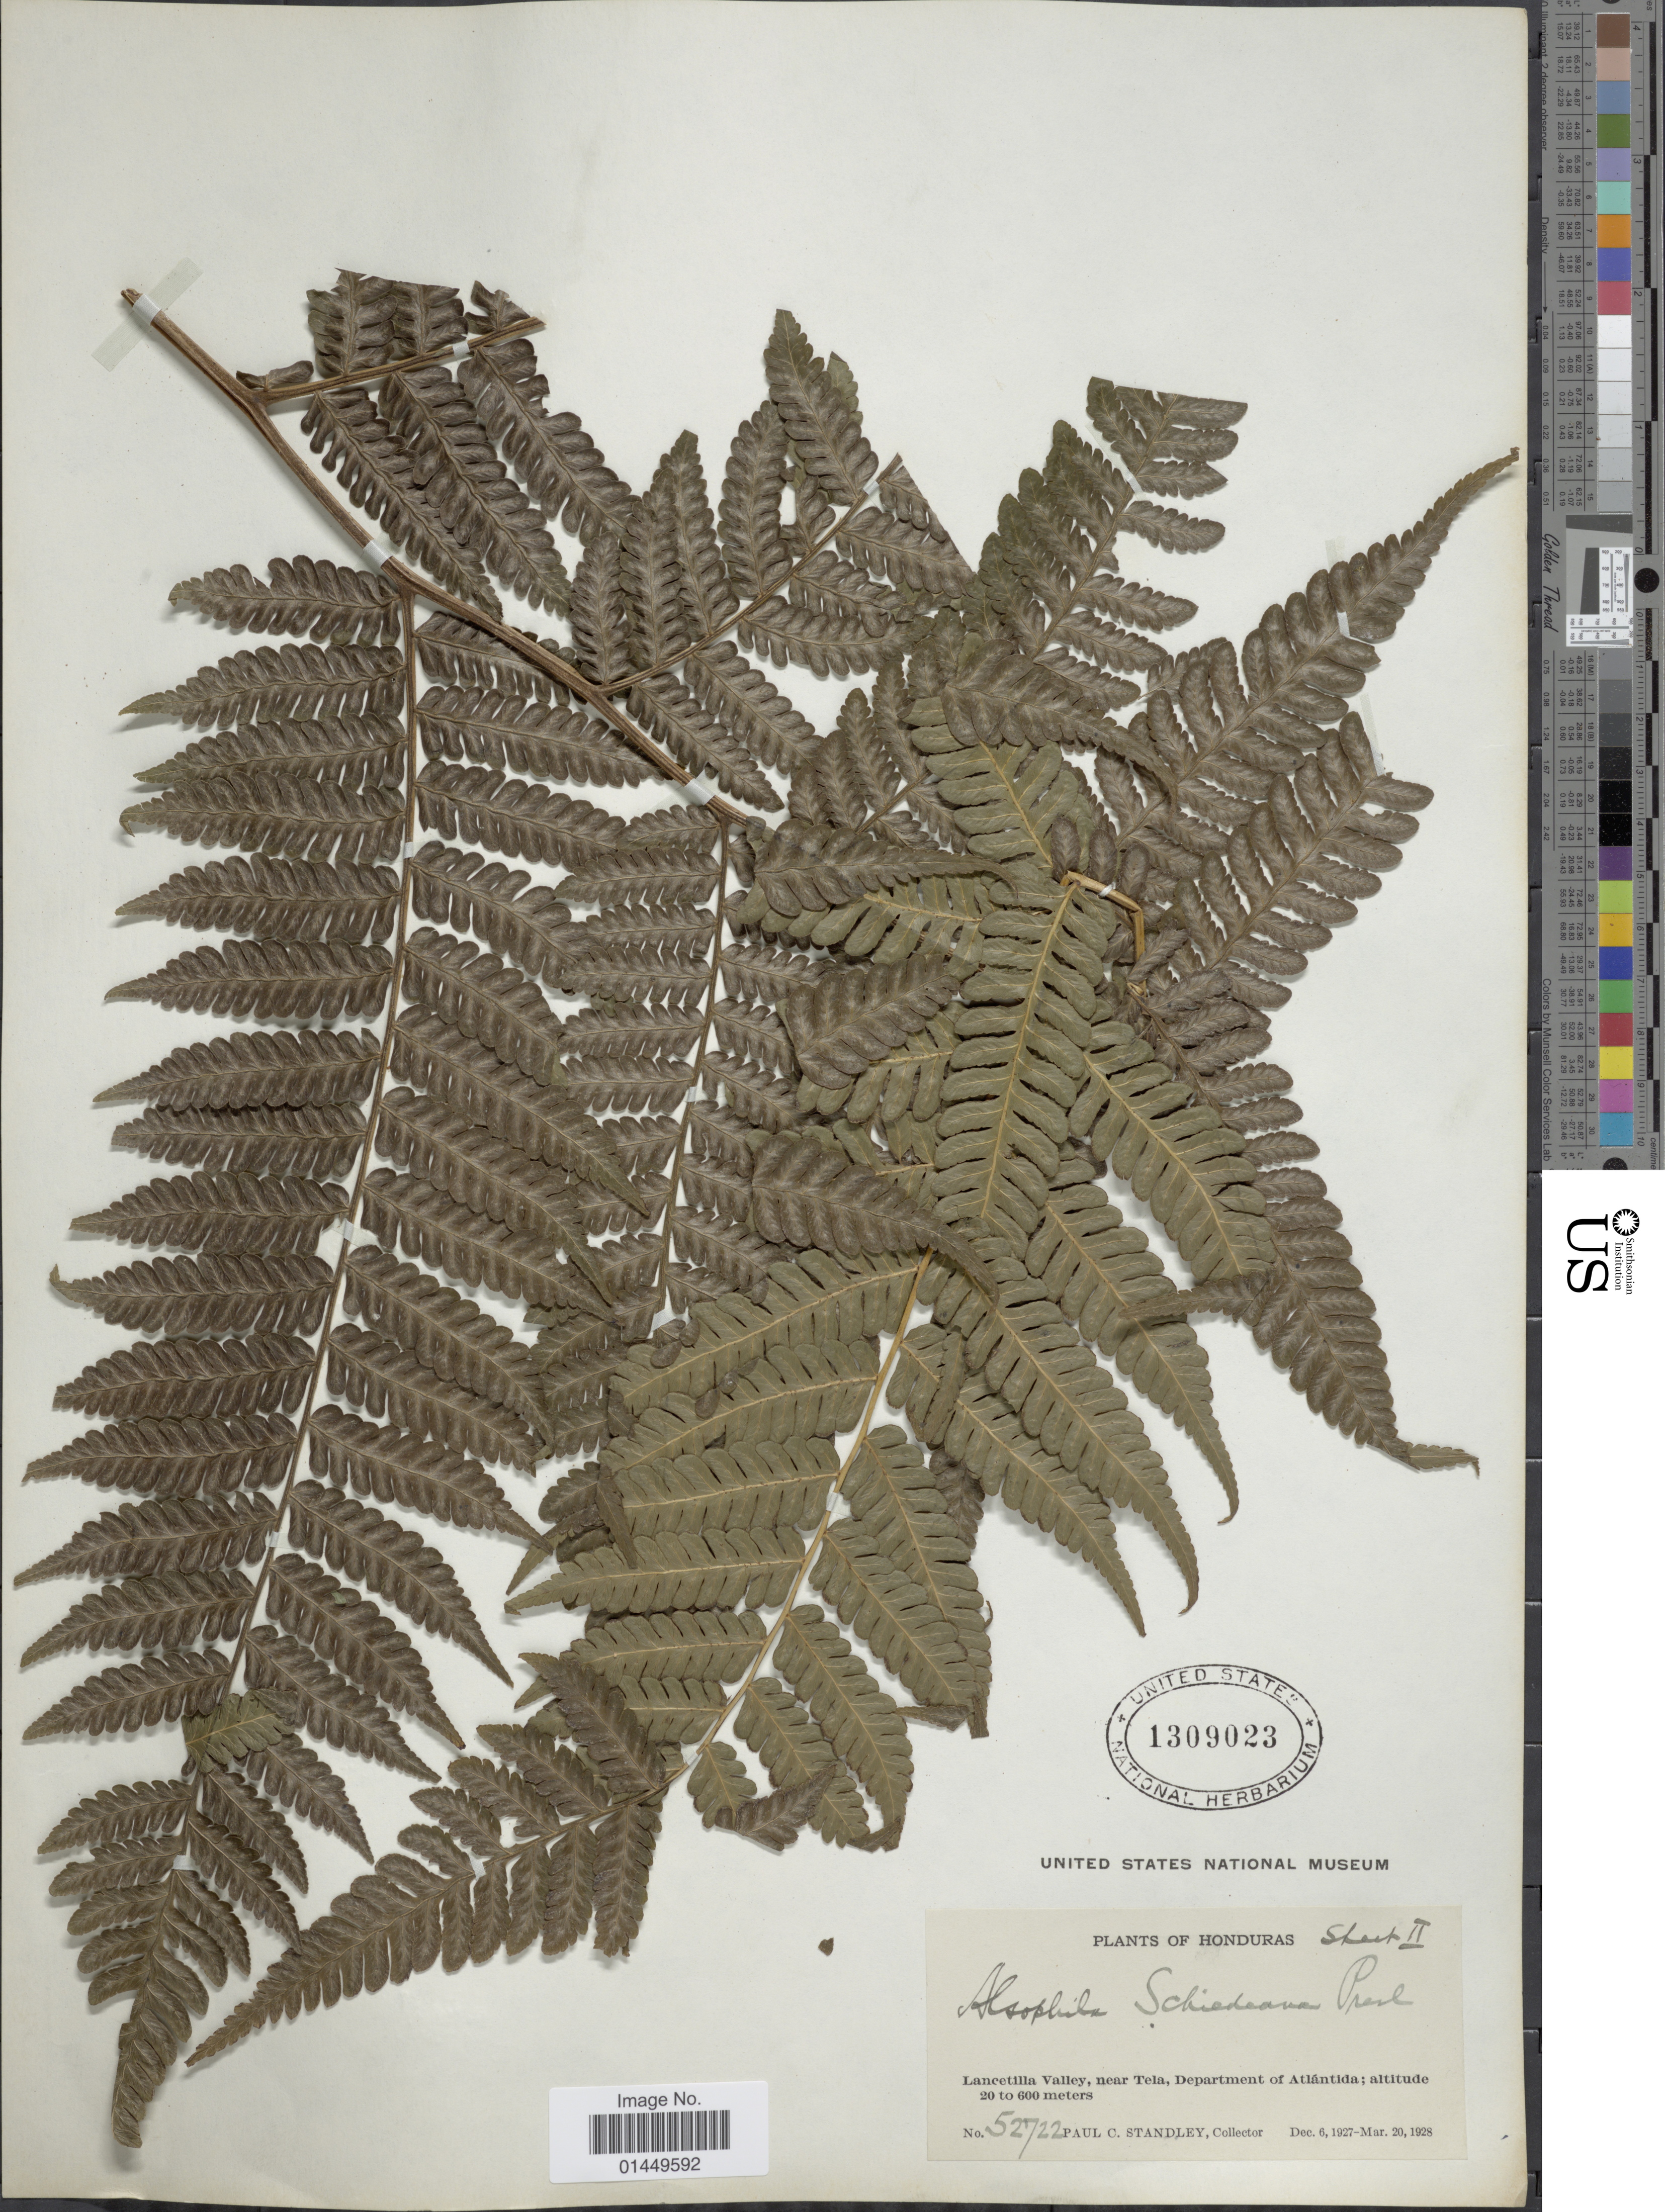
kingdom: Plantae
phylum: Tracheophyta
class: Polypodiopsida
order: Cyatheales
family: Cyatheaceae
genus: Cyathea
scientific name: Cyathea schiedeana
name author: (C. Presl) Domin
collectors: P. C. Standley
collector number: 52722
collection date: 1928-03-20/1928-12-06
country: Honduras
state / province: Atlántida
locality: Lancetilla Valley, near Tela, Department of Atlantida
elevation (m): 20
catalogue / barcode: US 1309023